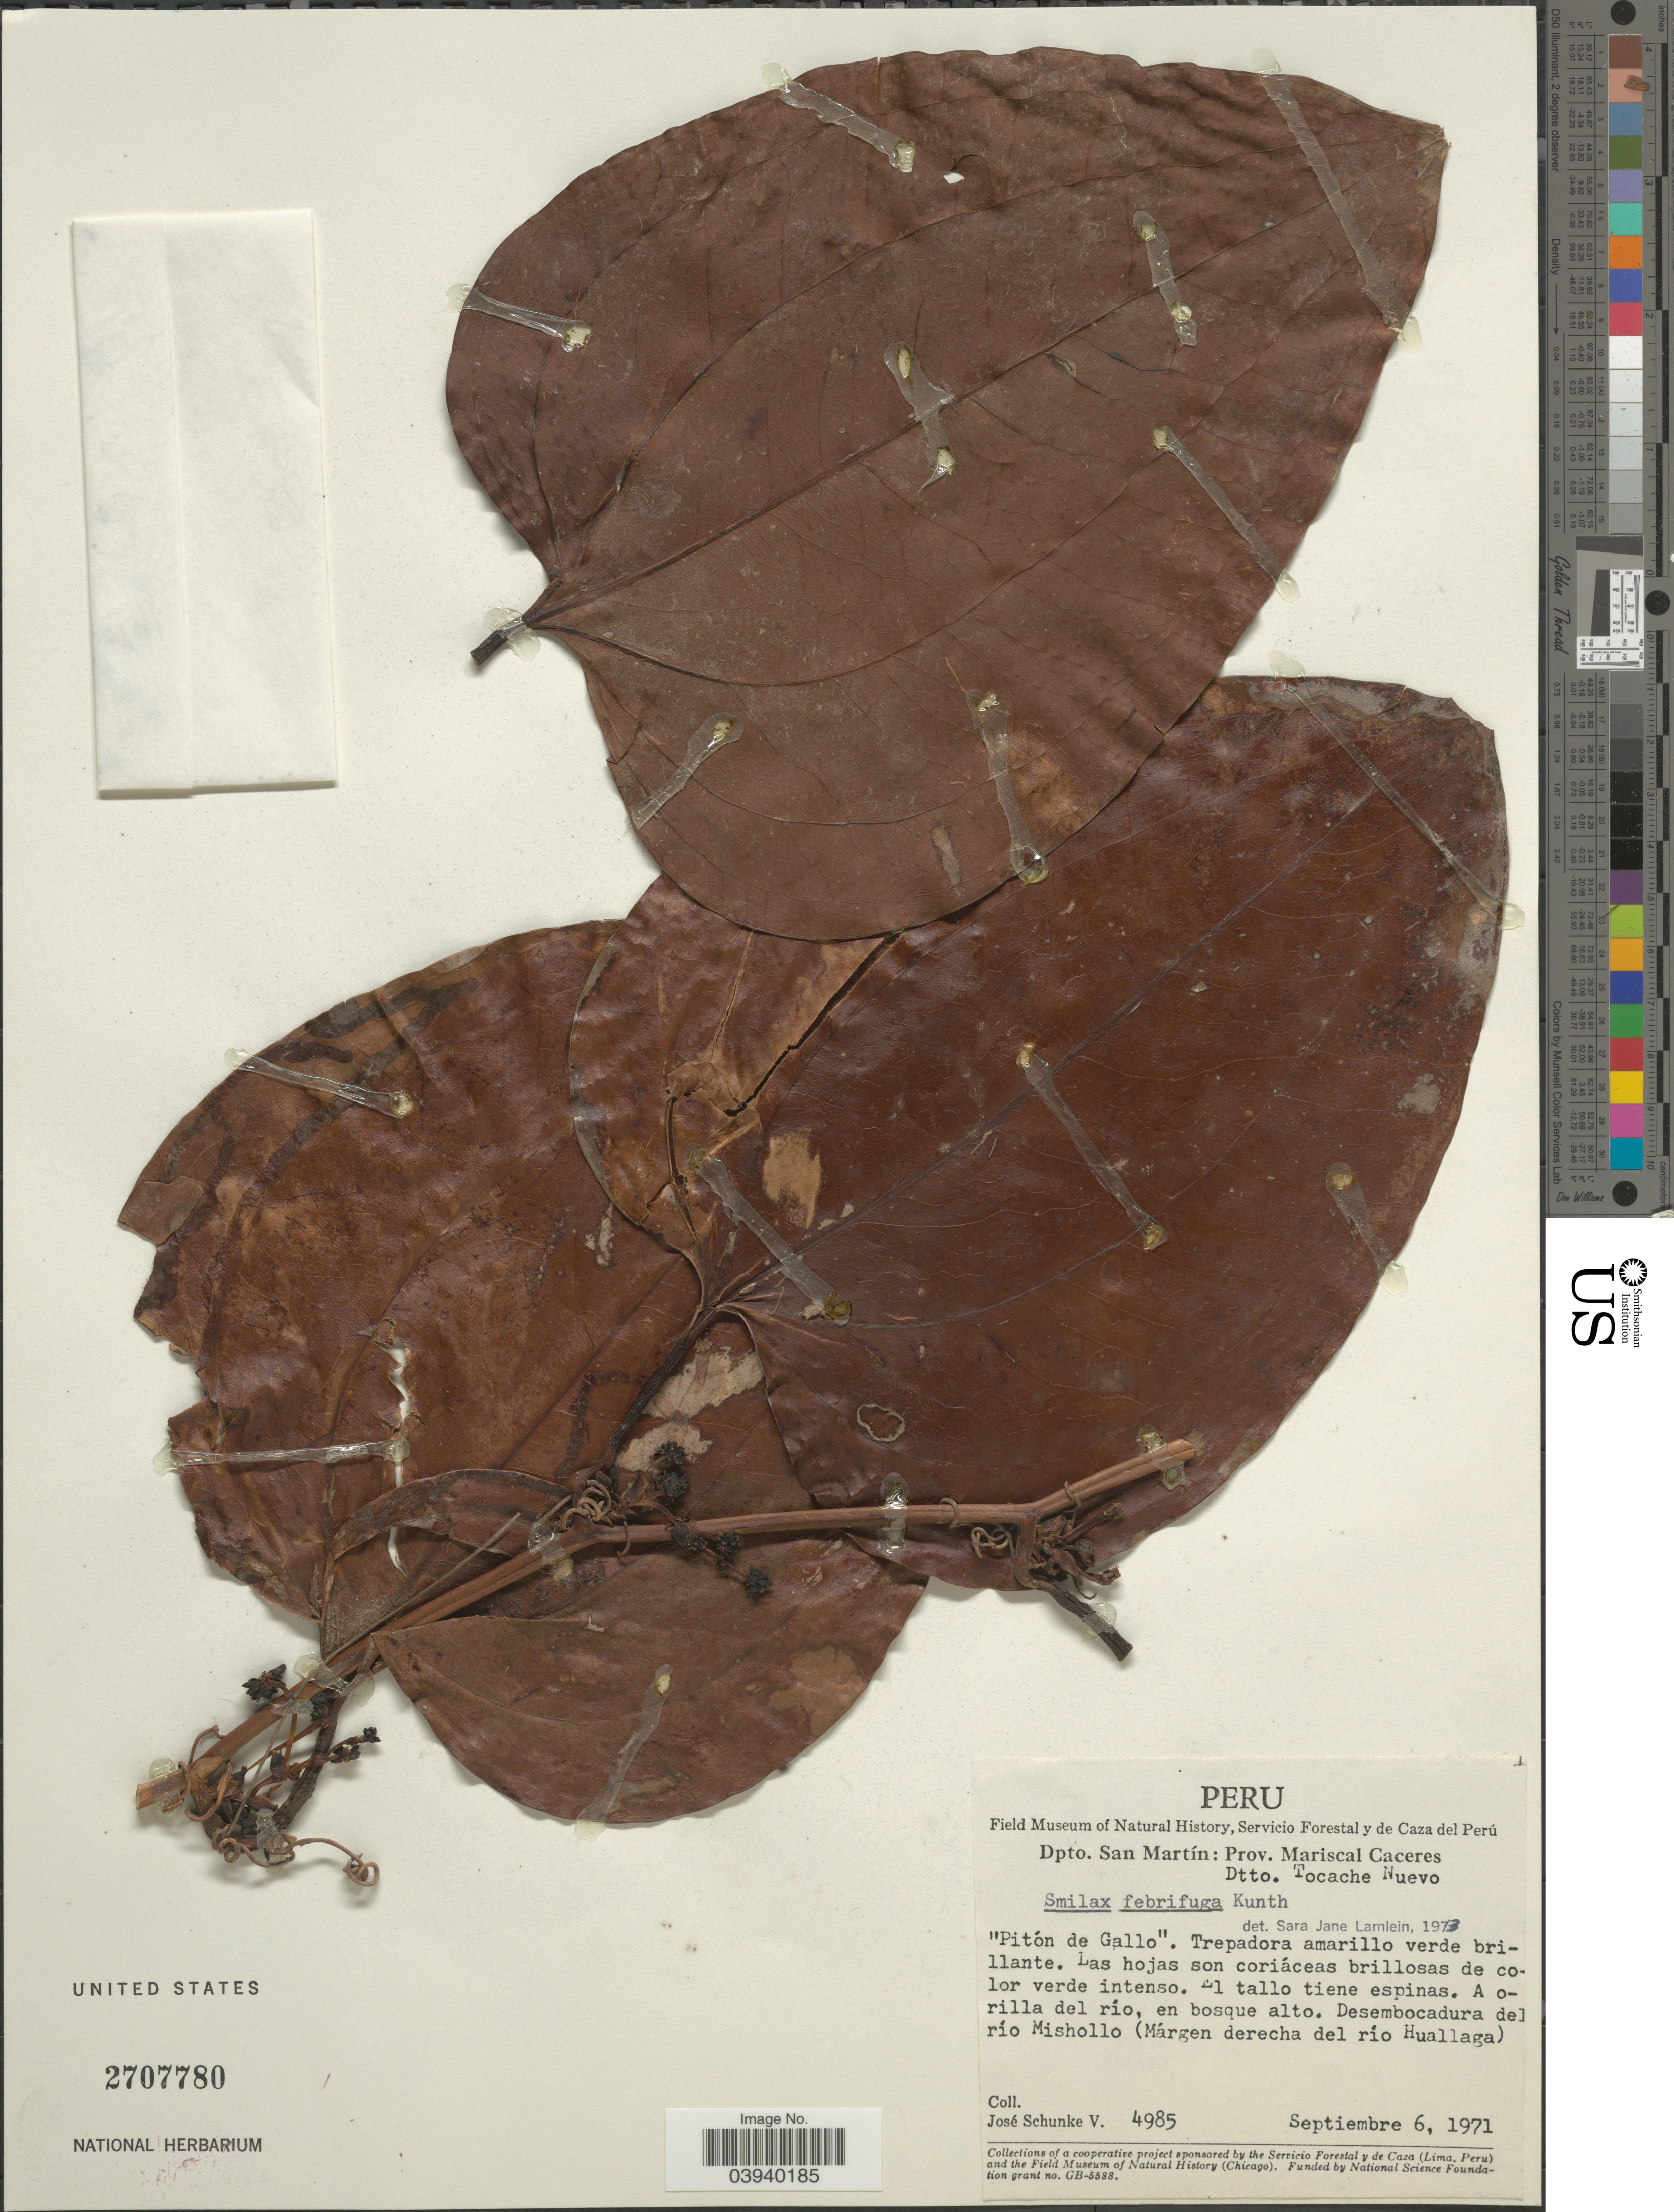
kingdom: Plantae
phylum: Tracheophyta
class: Liliopsida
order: Liliales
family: Smilacaceae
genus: Smilax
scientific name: Smilax febrifuga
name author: Kunth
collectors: J. Schunke Vigo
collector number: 4985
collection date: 1971-09-06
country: Peru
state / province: San Martín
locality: Dpto. San Martín: Prov. Mariscal Caceres. Dtto. Tocache Nuevo. A orilla del río, en bosque alto. Desembocadura del río Mishollo (Márgen derecha del río Huallaga).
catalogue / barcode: US 2707780